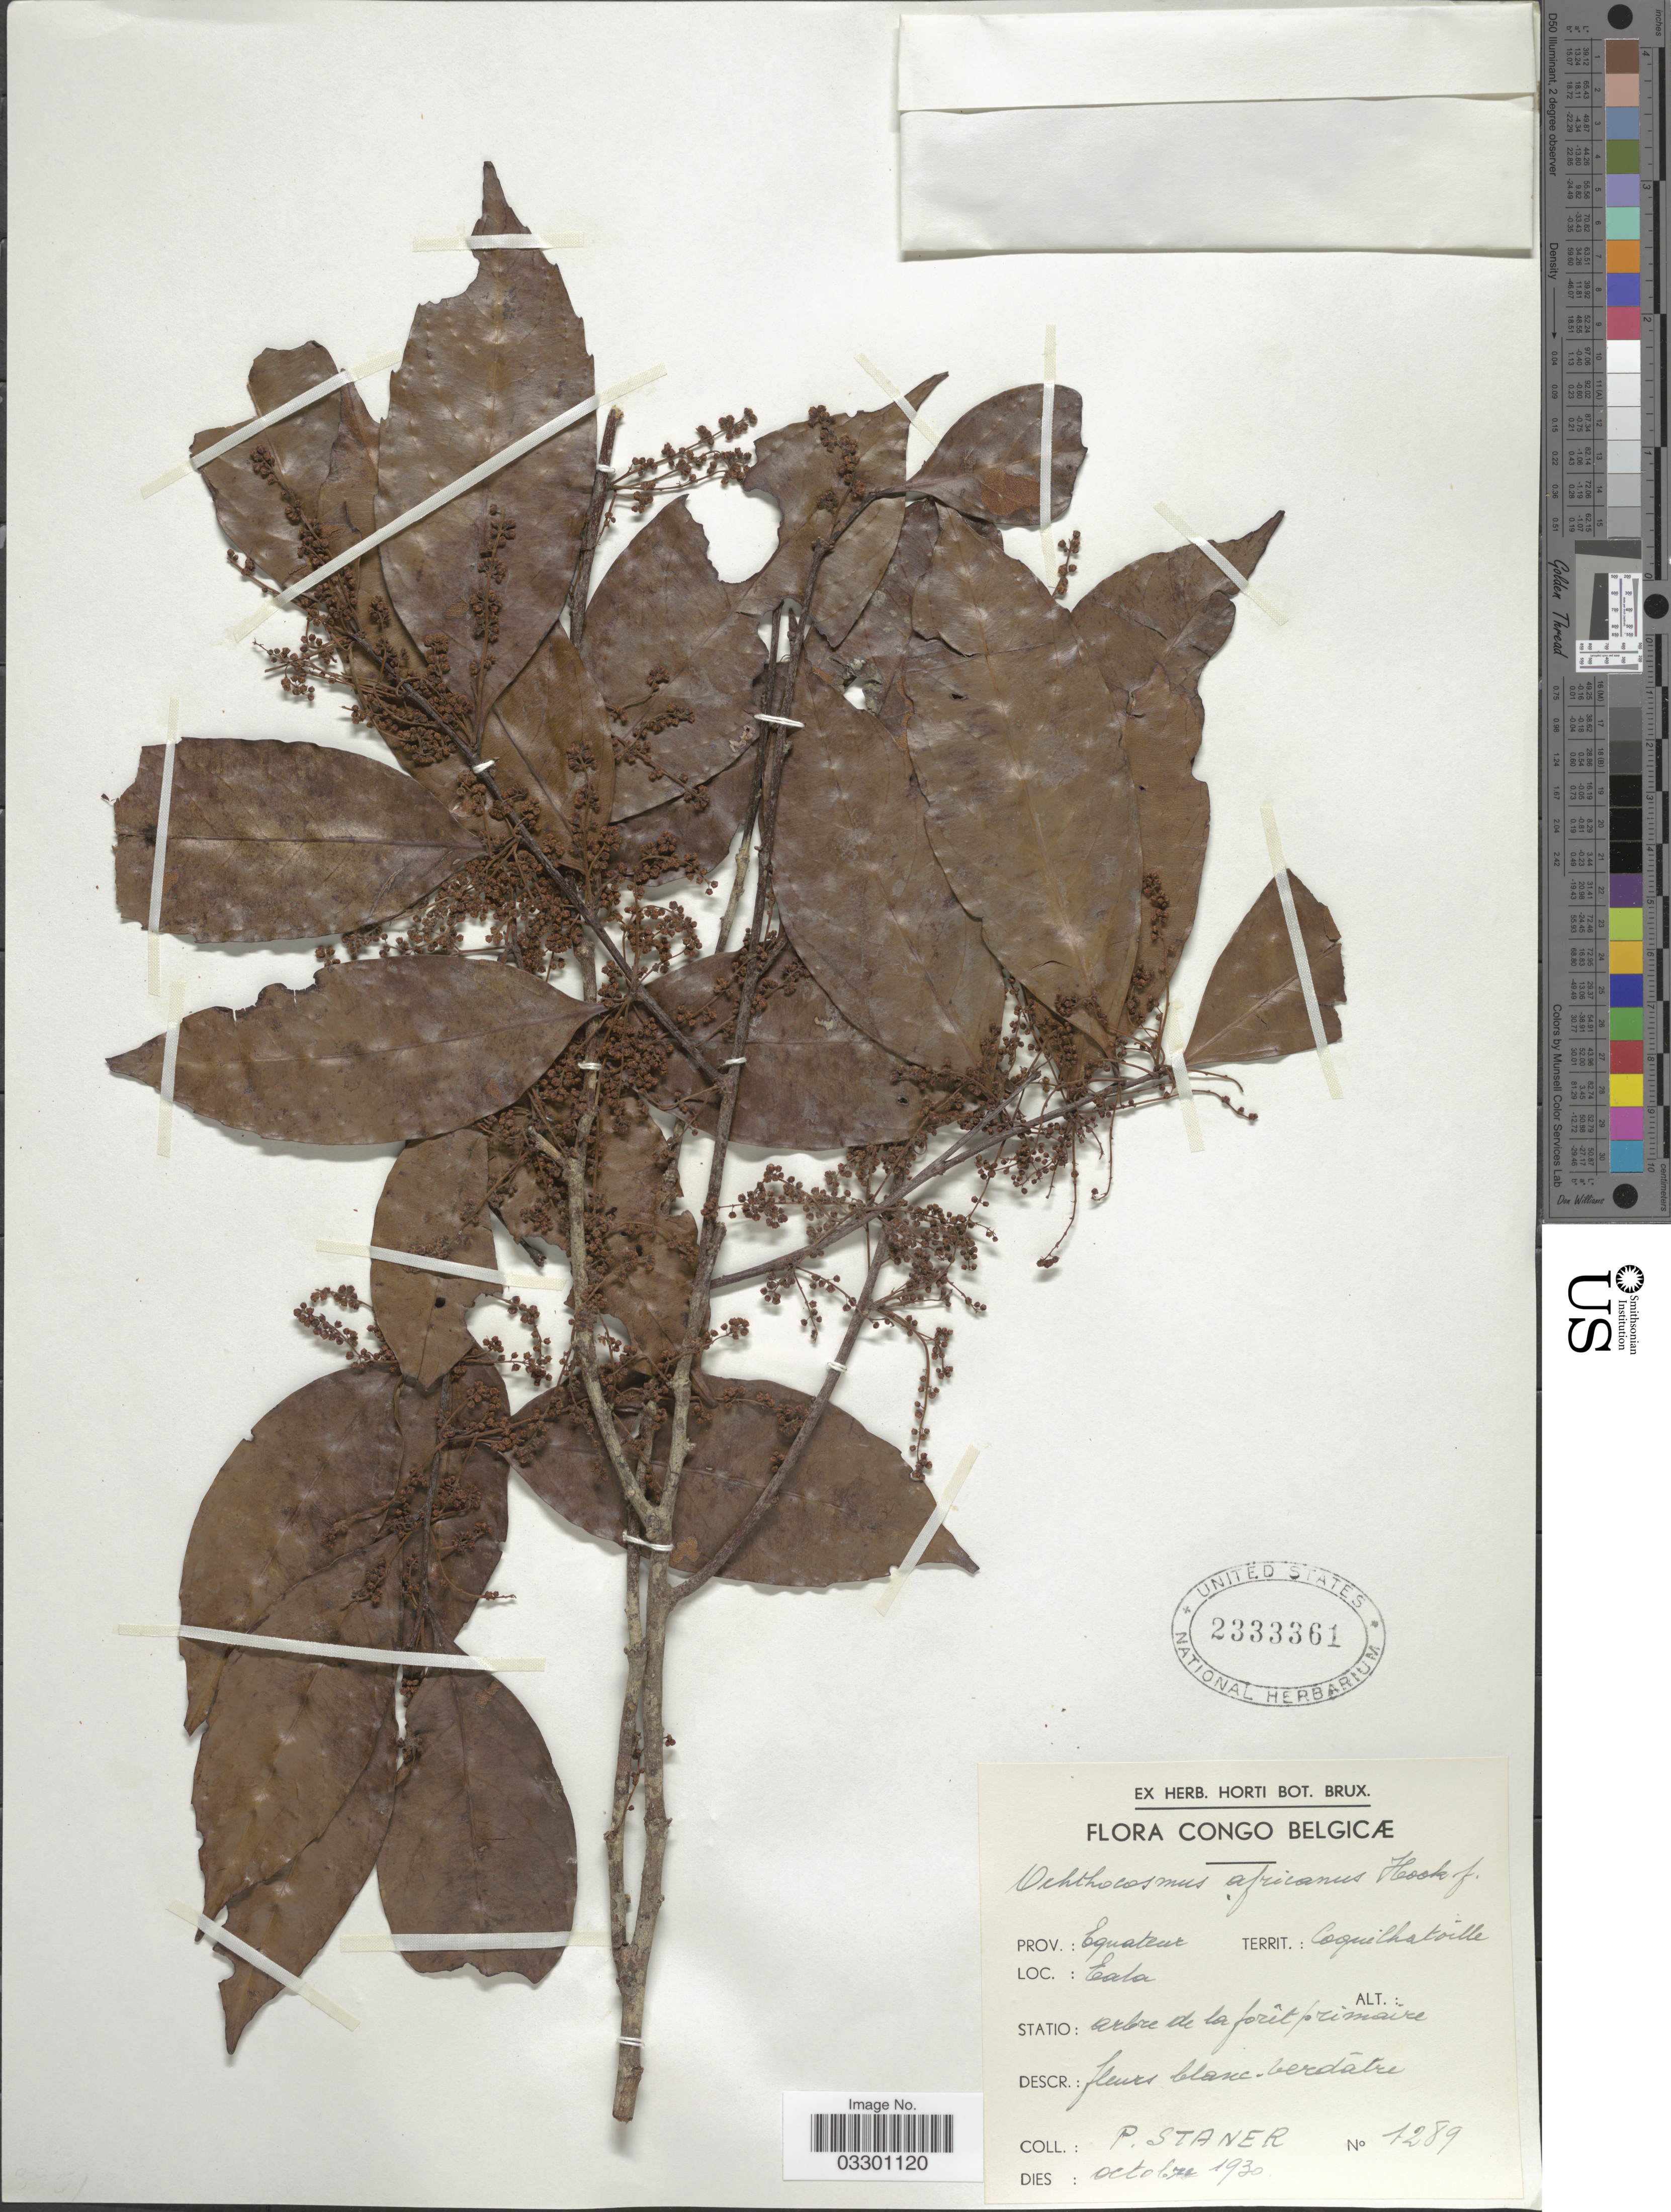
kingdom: Plantae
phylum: Tracheophyta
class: Magnoliopsida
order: Malpighiales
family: Ixonanthaceae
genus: Phyllocosmus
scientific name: Phyllocosmus africanus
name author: (Hook. f.) Klotzsch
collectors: P. J. Staner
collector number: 1289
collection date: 1930-10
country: Congo, Democratic Republic of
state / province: Equateur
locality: Congo Belgicæ. Prov.: Equateur. Territ. Coquilhatville. Eala.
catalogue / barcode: US 2333361